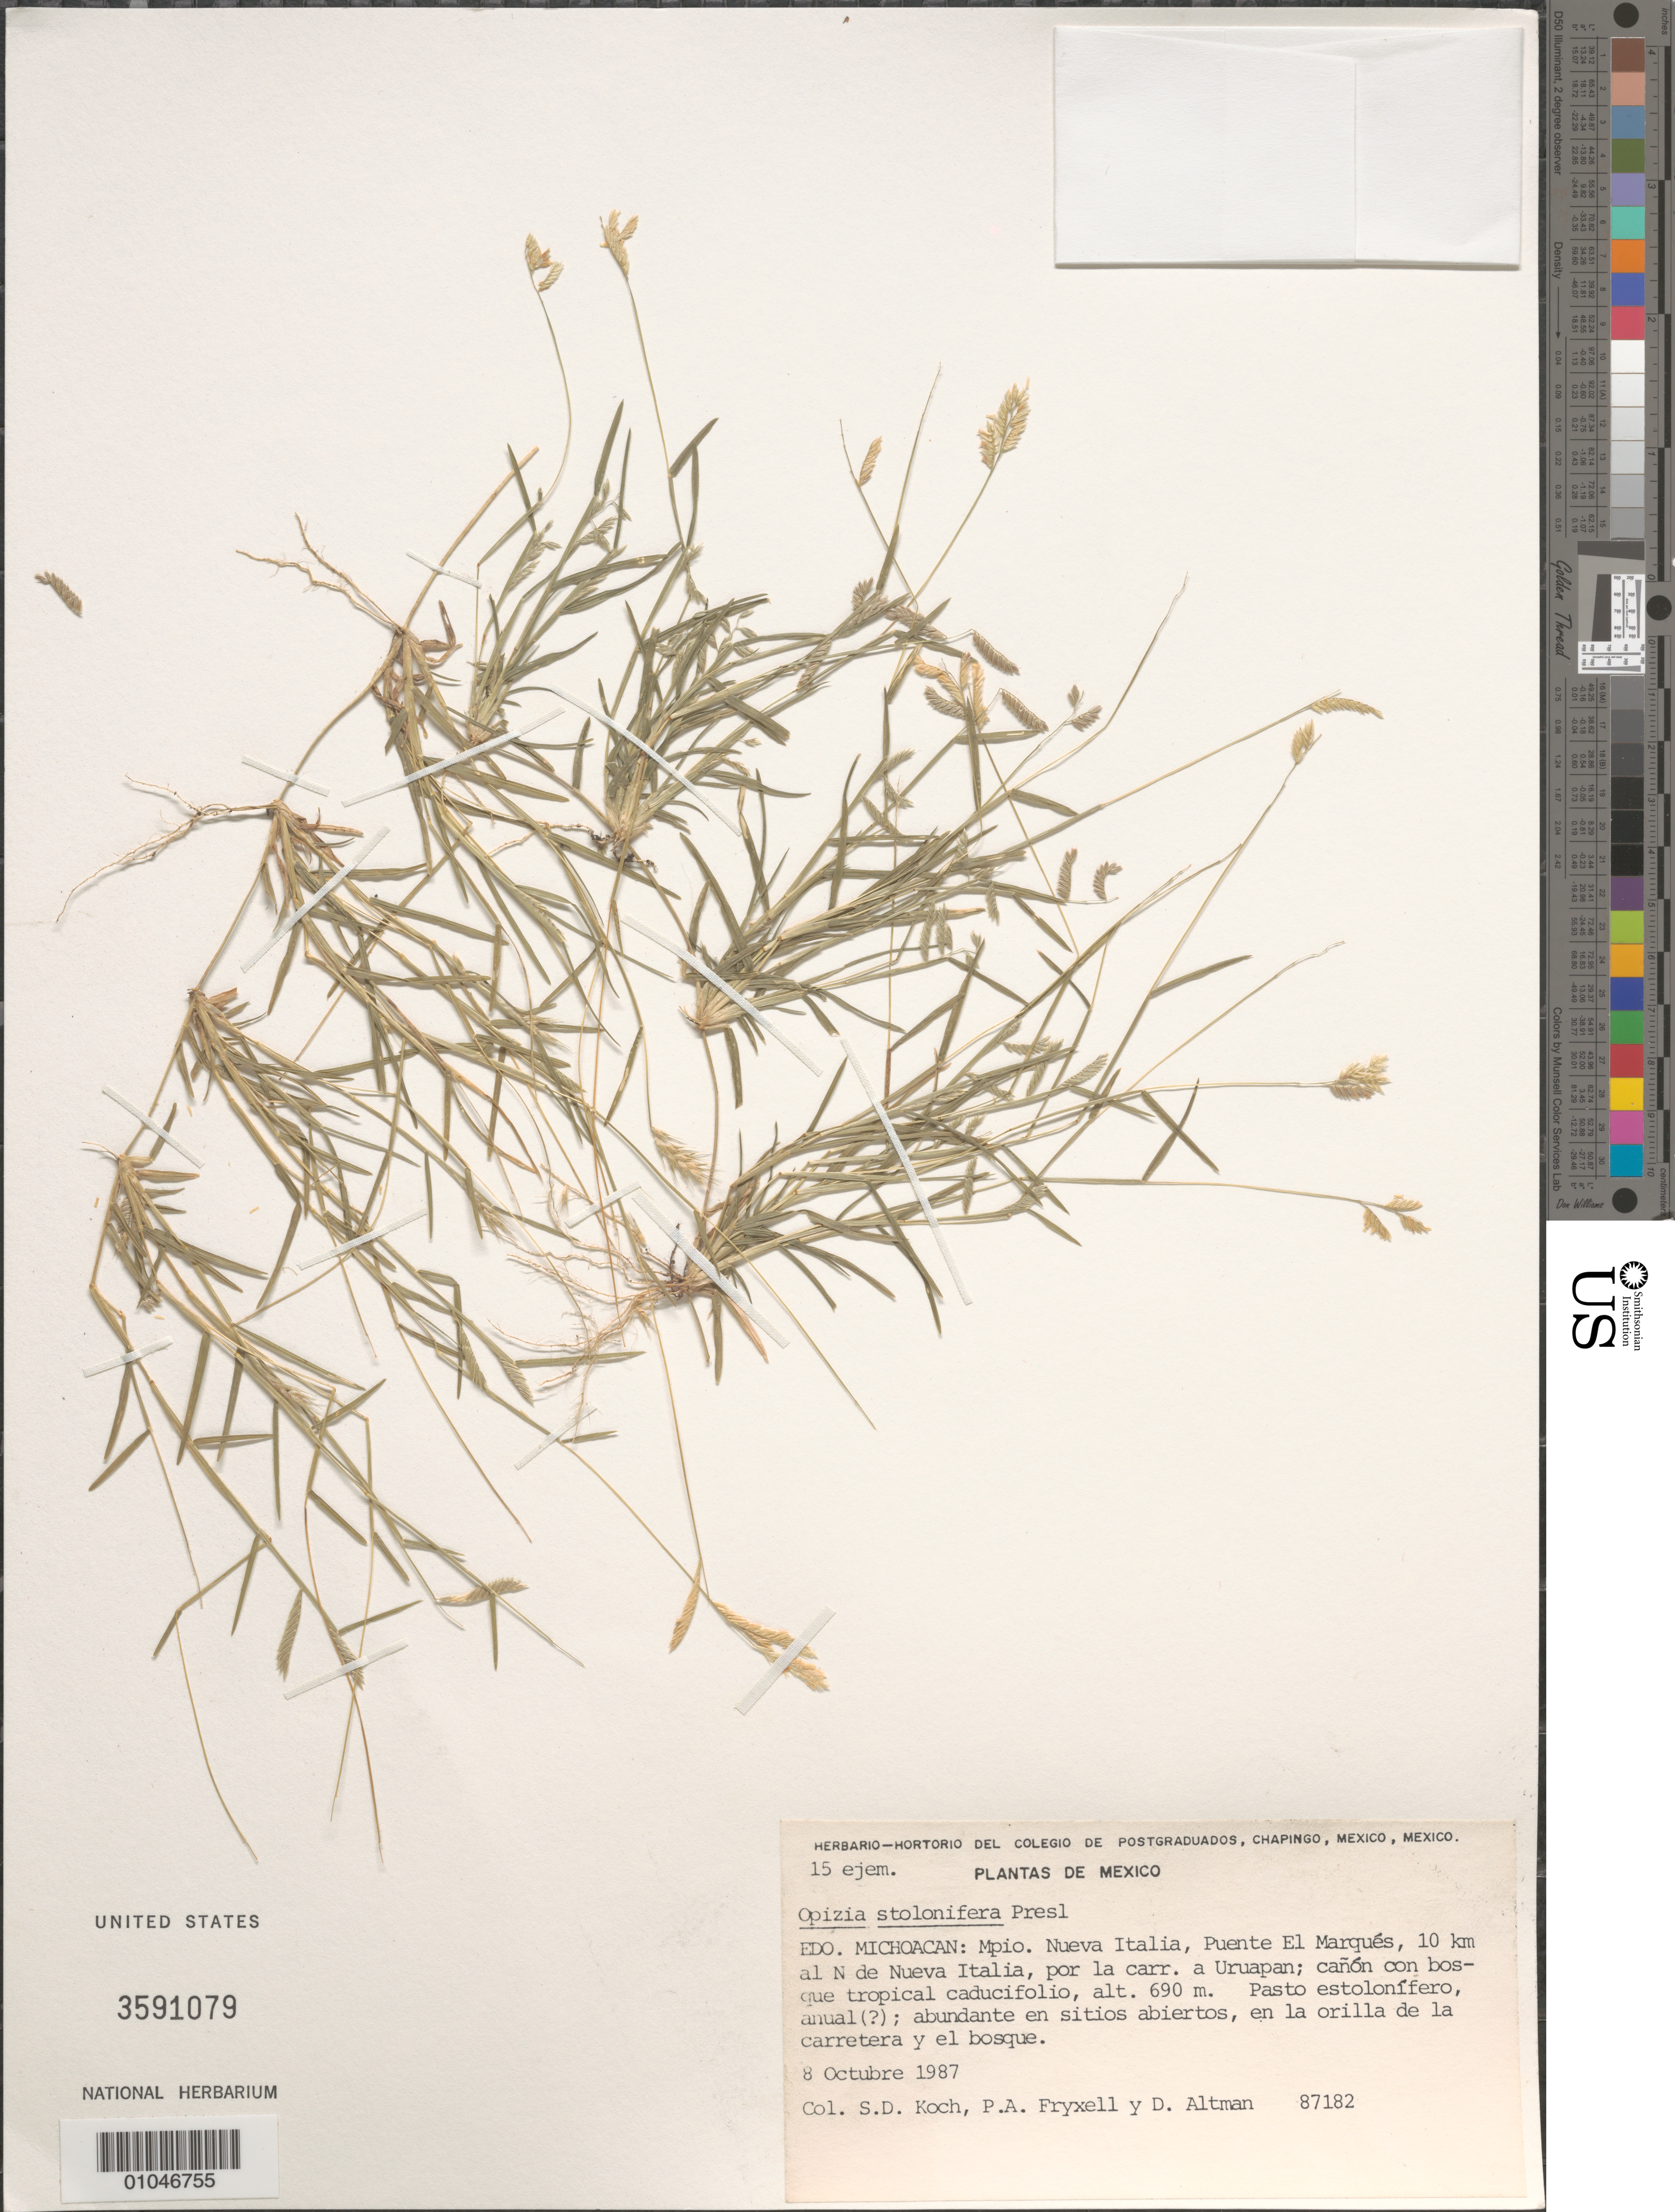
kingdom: Plantae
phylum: Tracheophyta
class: Liliopsida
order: Poales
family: Poaceae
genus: Opizia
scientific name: Opizia stolonifera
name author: J. Presl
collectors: S. D. Koch, P. A. Fryxell & D. Altman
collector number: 87182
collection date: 1987-10-09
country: Mexico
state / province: Michoacán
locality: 10 km al N de Nueva Italia, por la carr. a Uruapan, Puente El Marques, Mpio. Nueva Italia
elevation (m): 690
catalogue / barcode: US 3591079